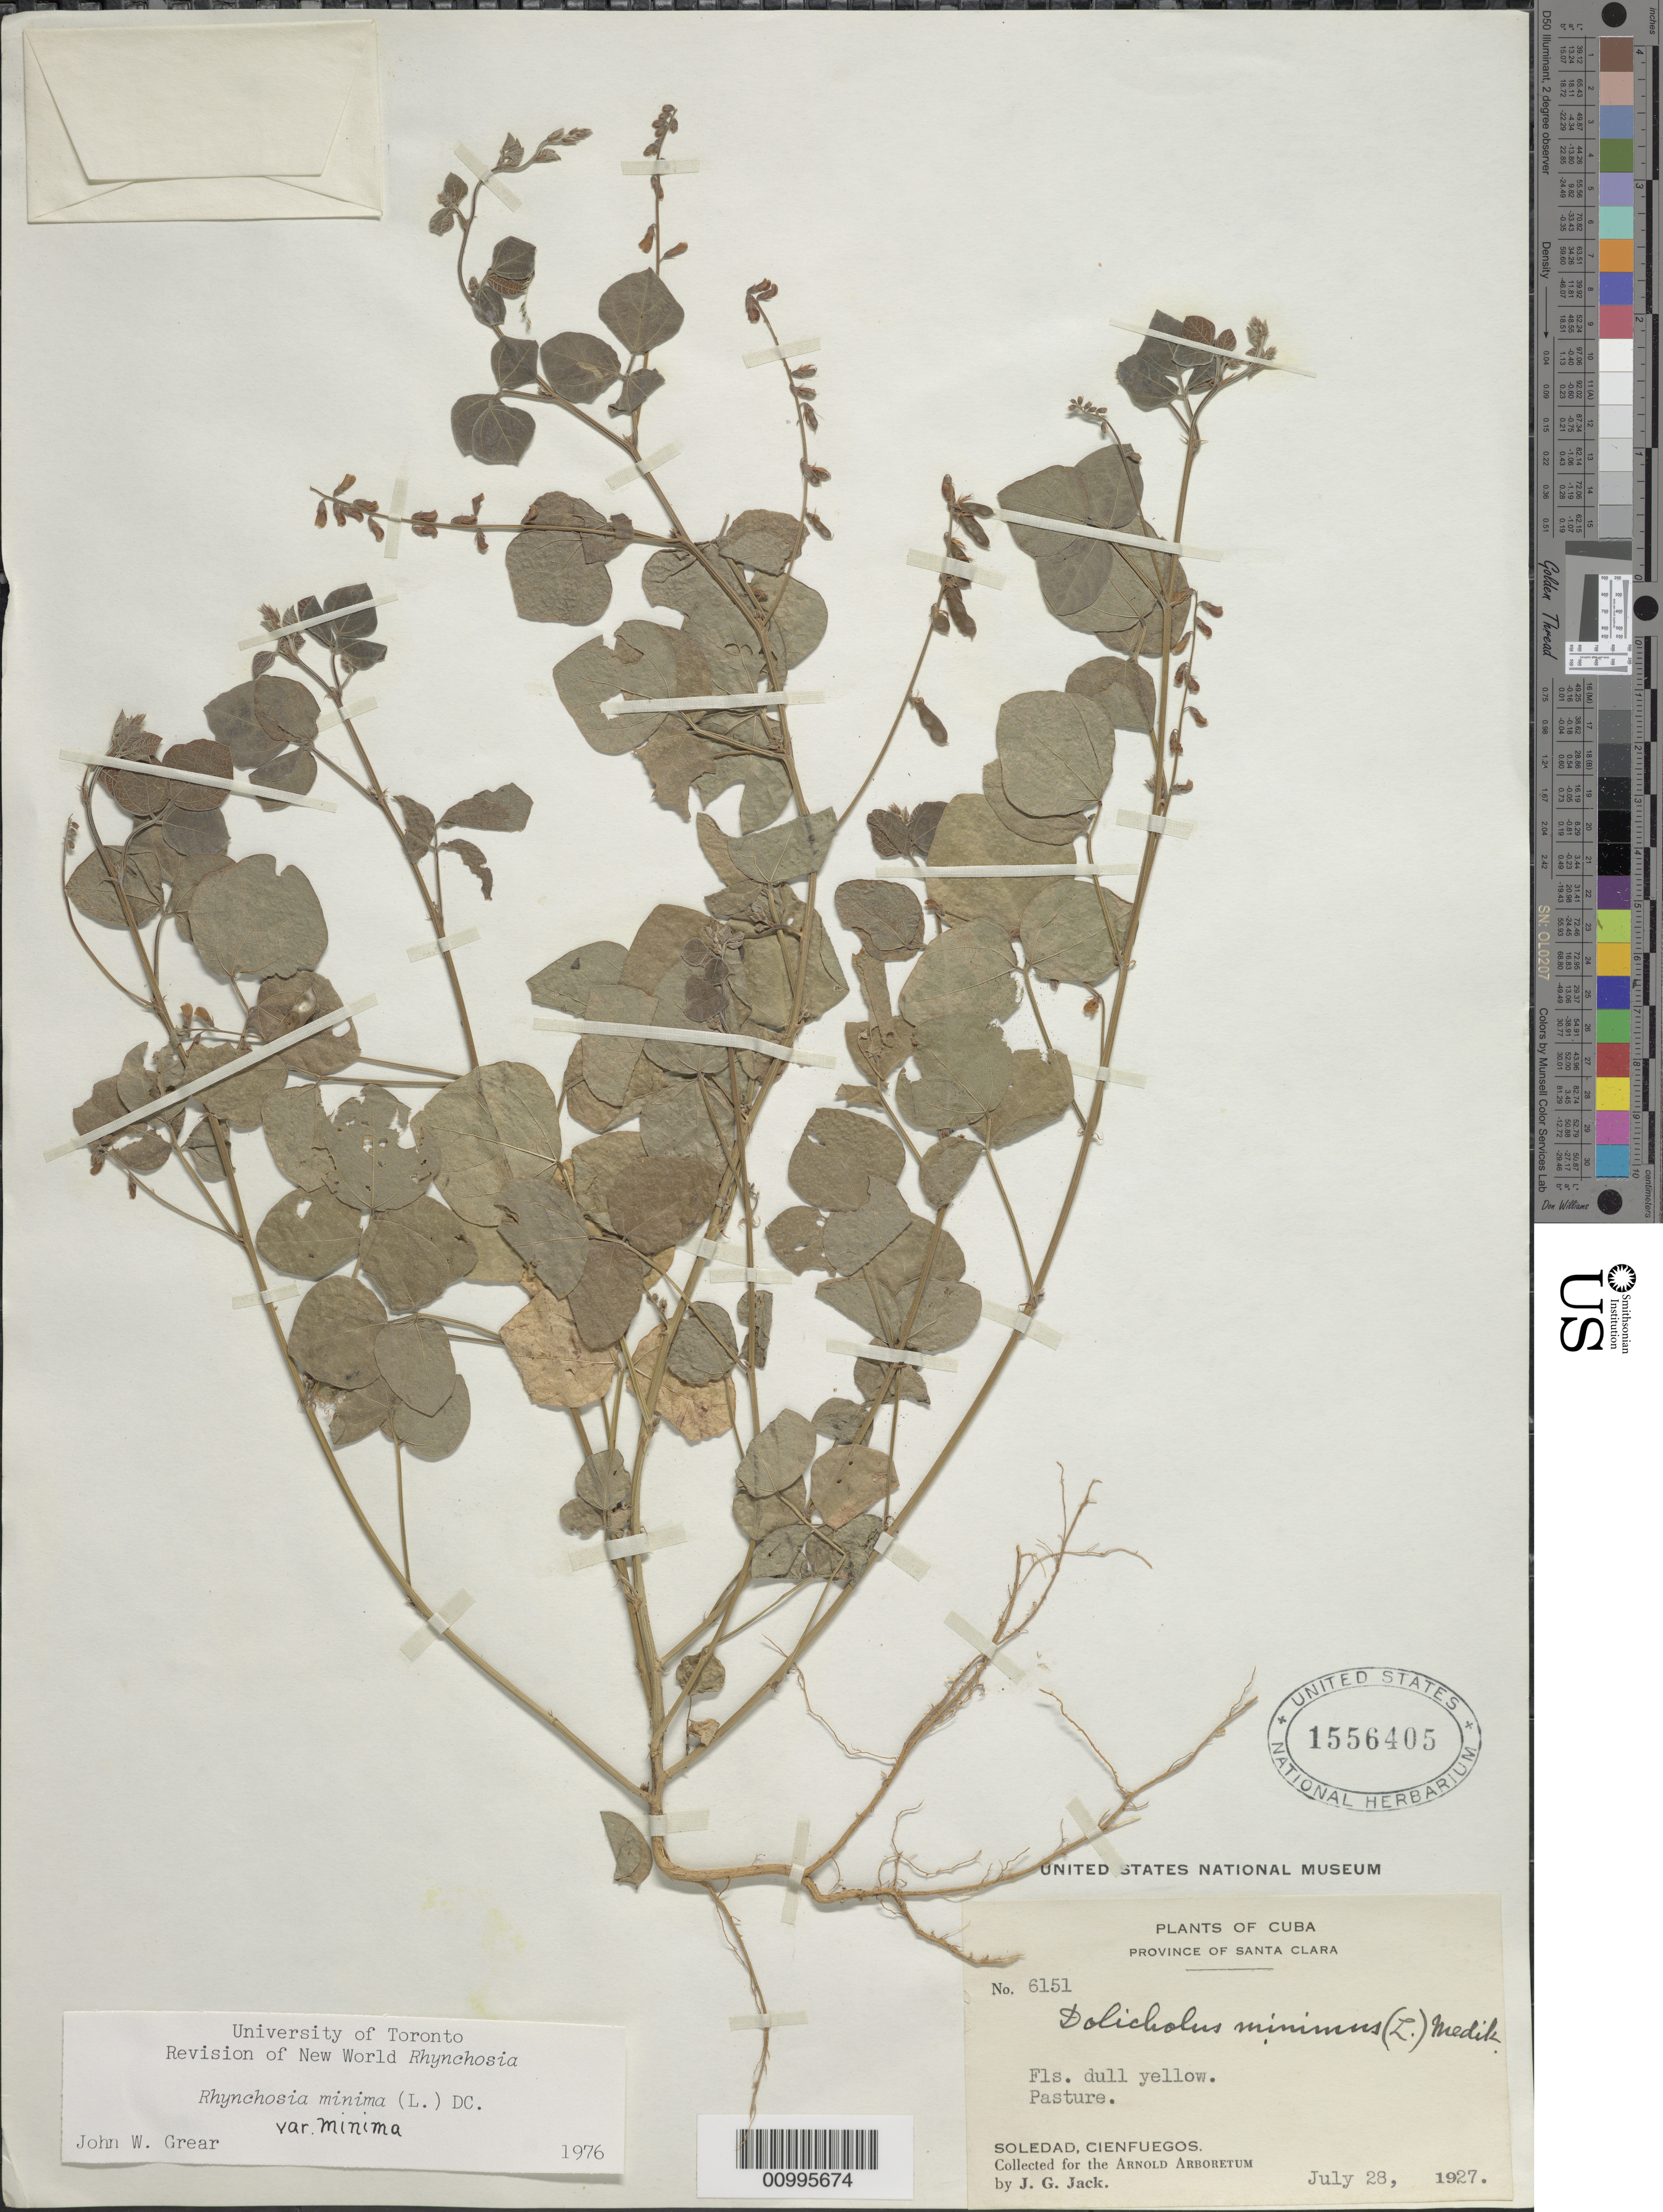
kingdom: Plantae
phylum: Tracheophyta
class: Magnoliopsida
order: Fabales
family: Fabaceae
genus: Rhynchosia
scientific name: Rhynchosia minima var. minima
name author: (L.) DC.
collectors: J. G. Jack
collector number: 6151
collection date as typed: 28 Jul 1927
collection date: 1927-07-28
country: Cuba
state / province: Cienfuegos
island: Cuba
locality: Province of Santa Clara Soledad, Cienfuegos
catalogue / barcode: US 1556405